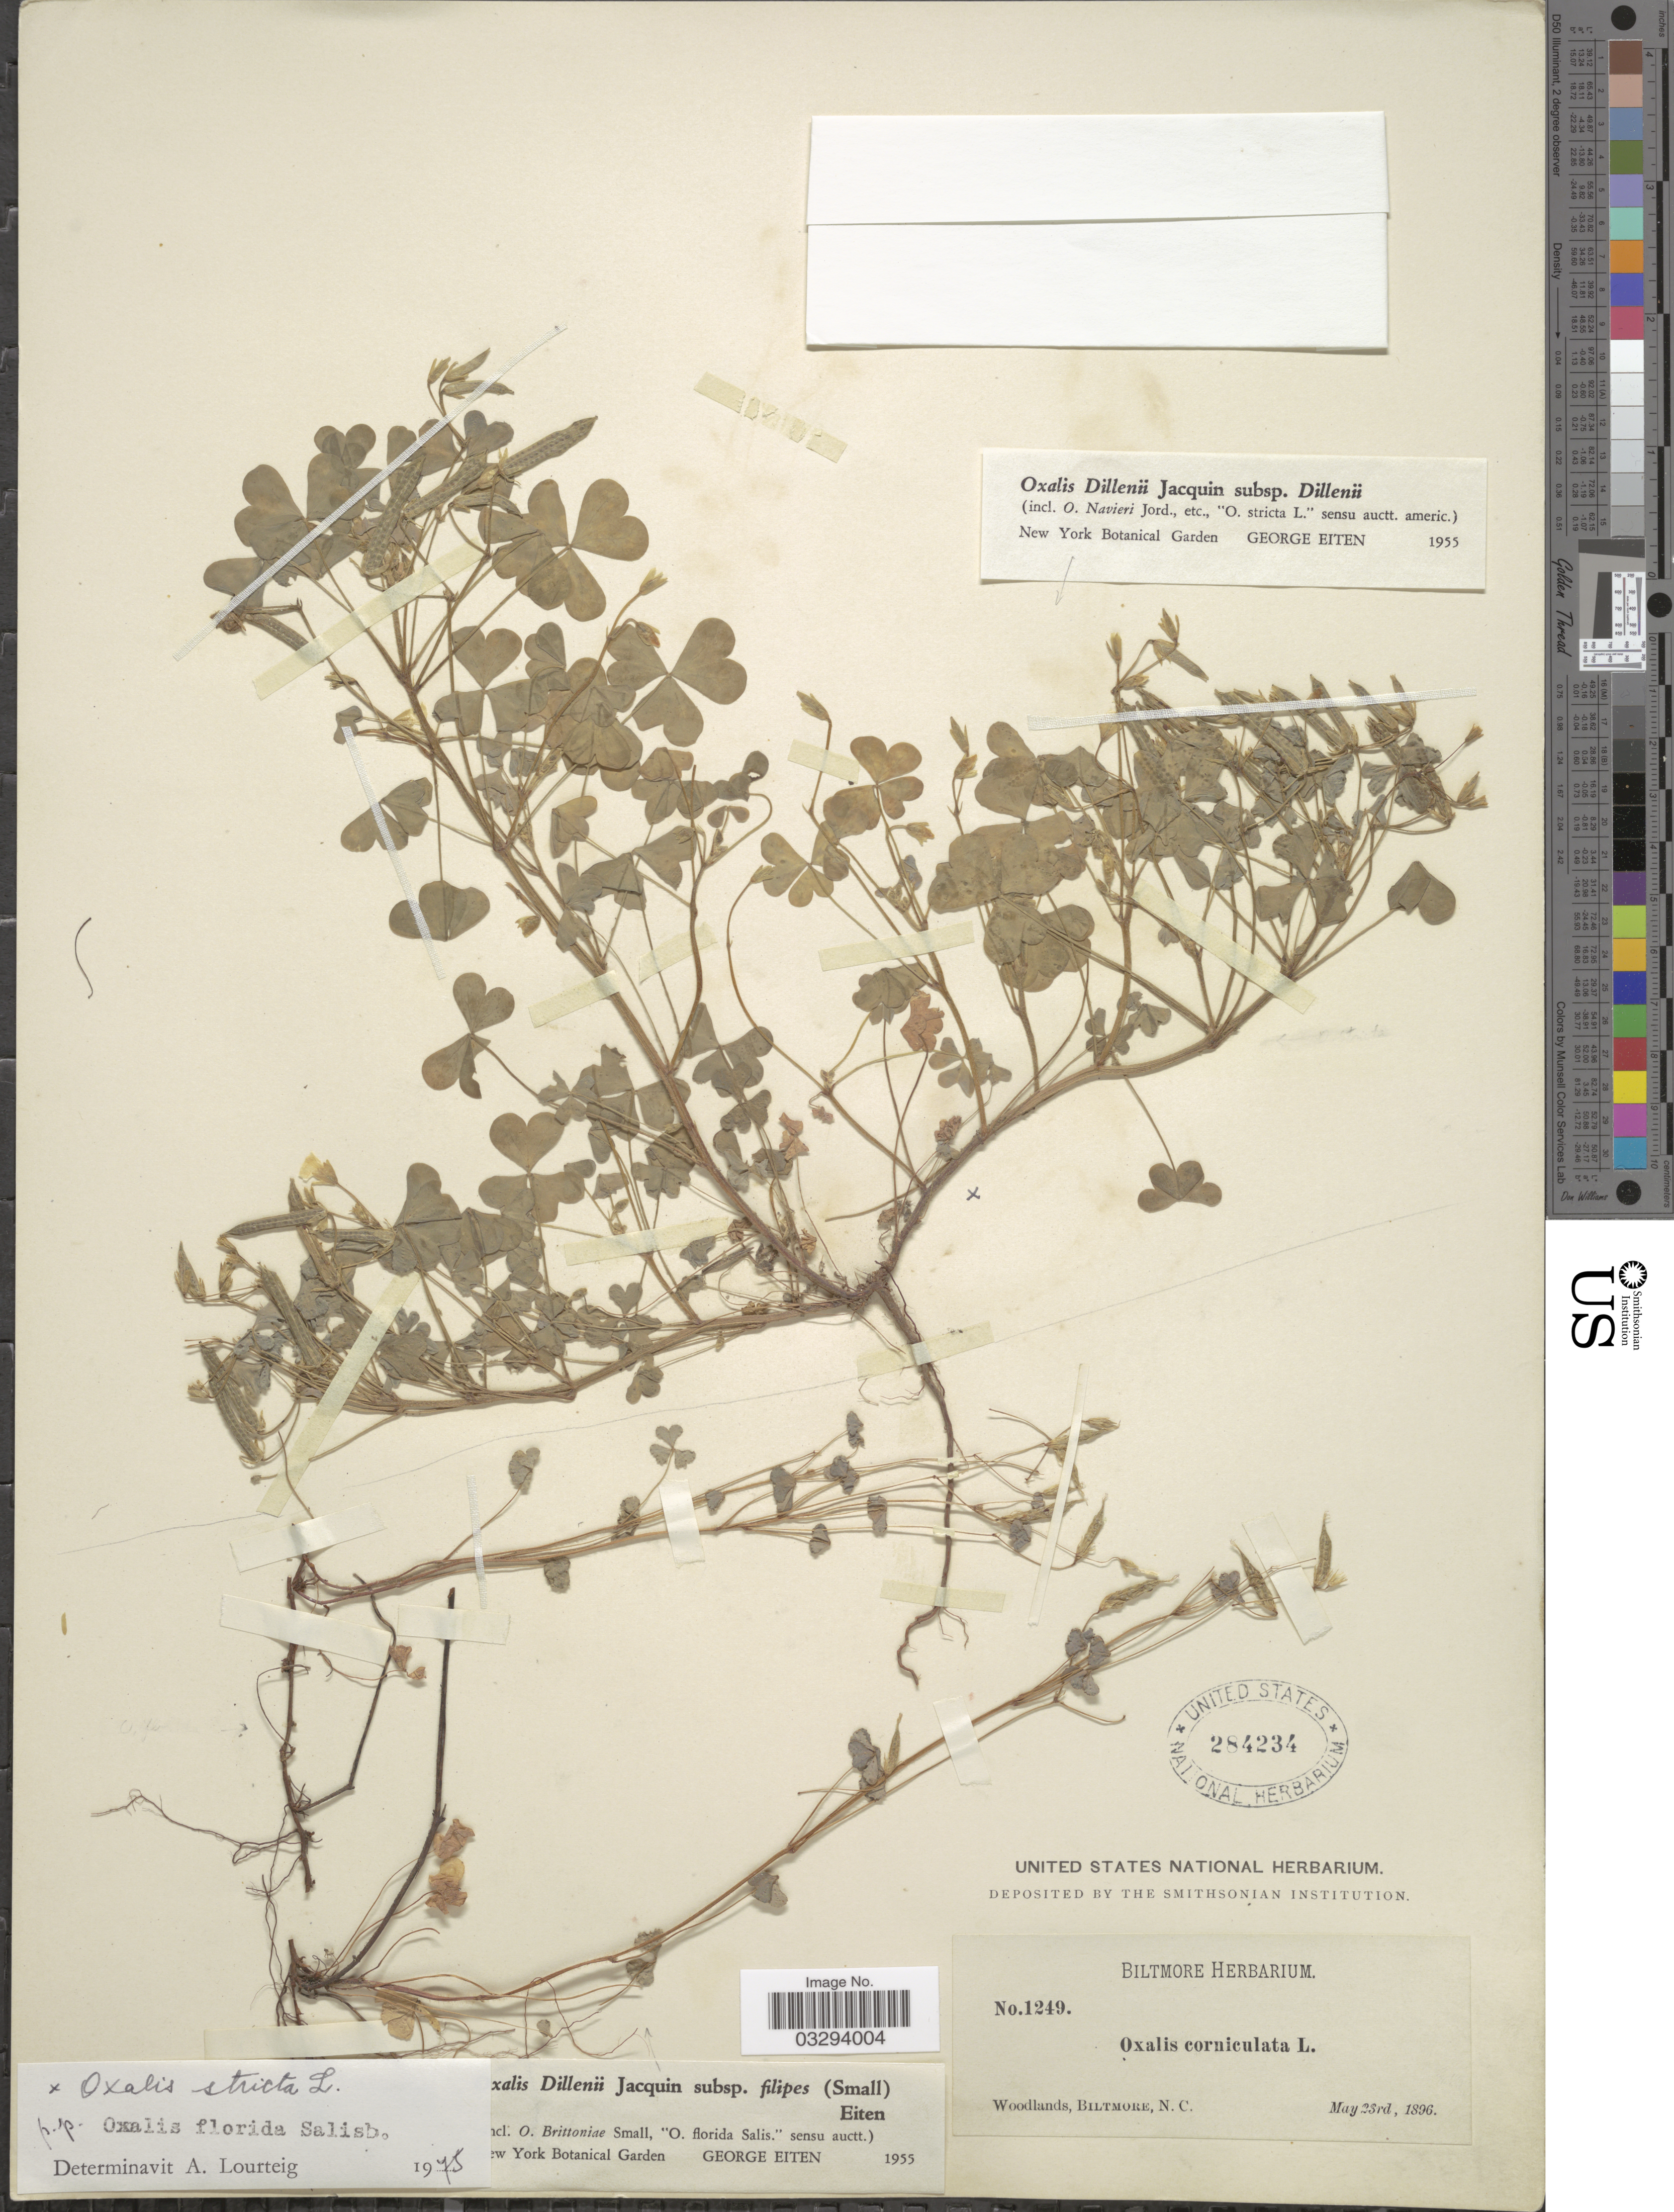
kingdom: Plantae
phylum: Tracheophyta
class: Magnoliopsida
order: Oxalidales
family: Oxalidaceae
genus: Oxalis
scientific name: Oxalis stricta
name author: L.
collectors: ex herb. Biltmore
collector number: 1249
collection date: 1896-05-23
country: United States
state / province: North Carolina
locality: Woodlands, Biltmore.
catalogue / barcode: US 284234